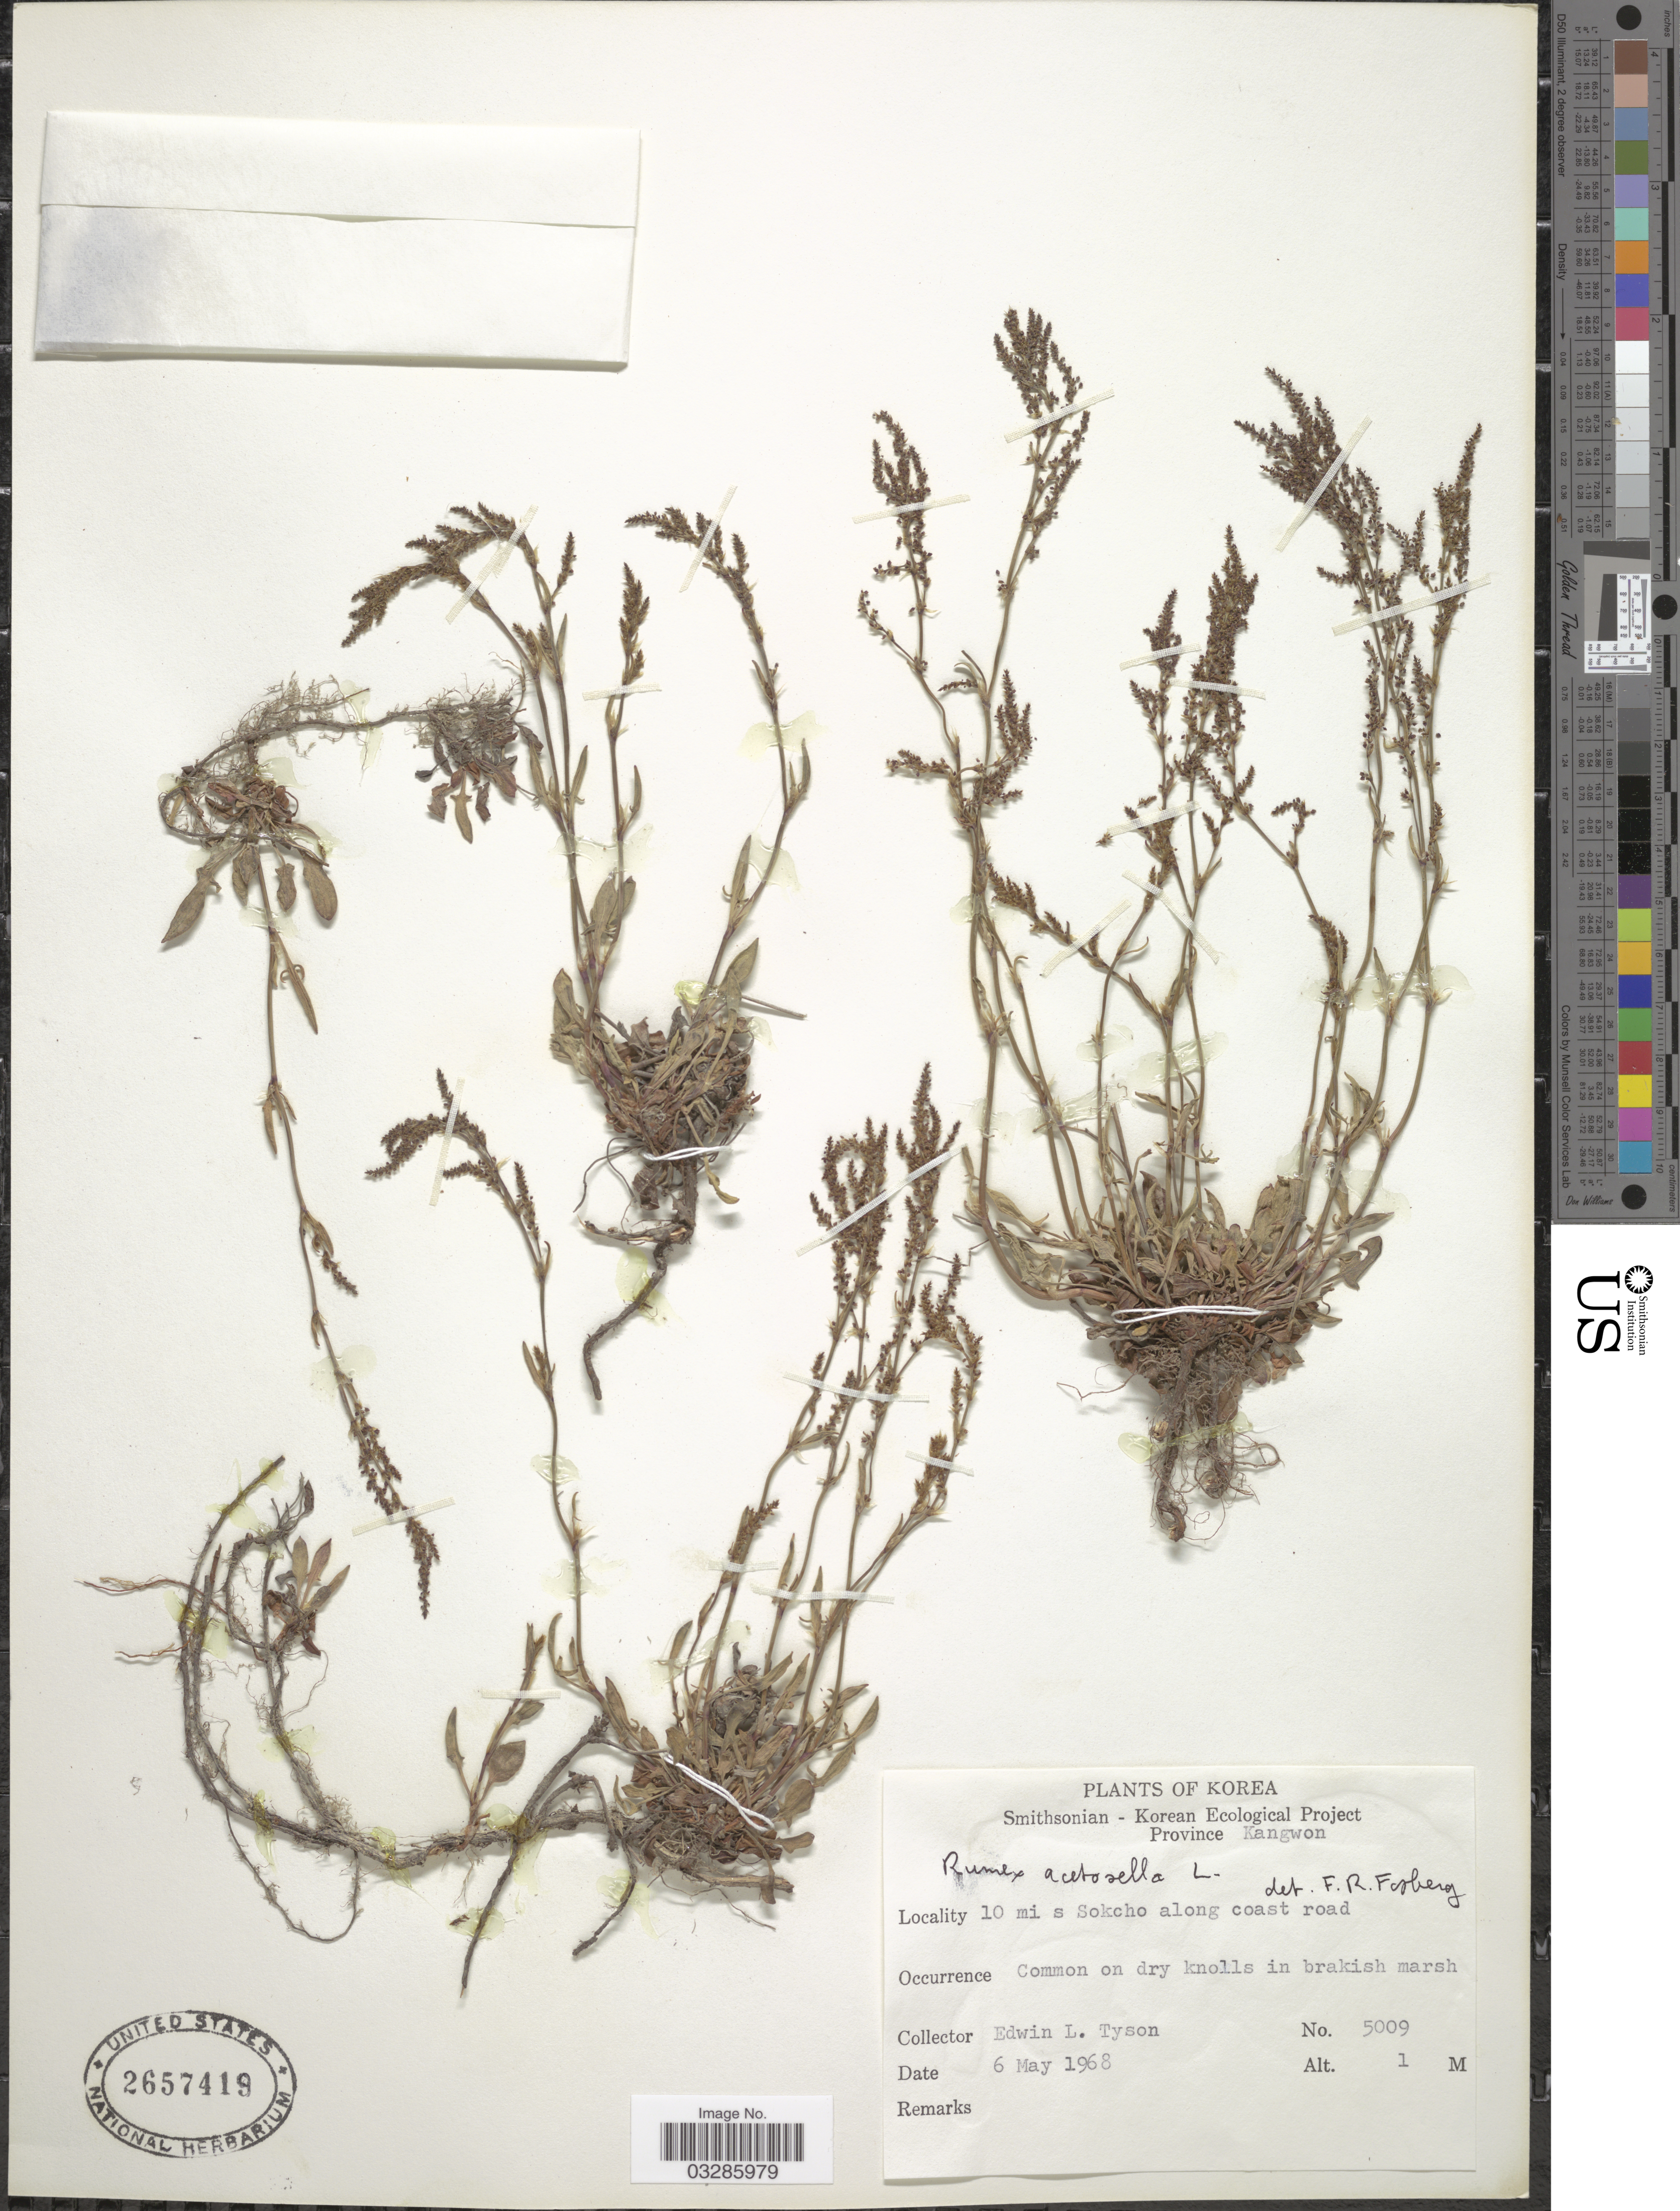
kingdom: Plantae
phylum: Tracheophyta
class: Magnoliopsida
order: Caryophyllales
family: Polygonaceae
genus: Rumex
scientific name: Rumex acetosella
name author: L.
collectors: E. L. Tyson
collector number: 5009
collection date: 1968-05-06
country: North Korea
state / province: Kangwon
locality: Korea, 10 mi s Sokcho along coast road.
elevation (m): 1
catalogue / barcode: US 2657419